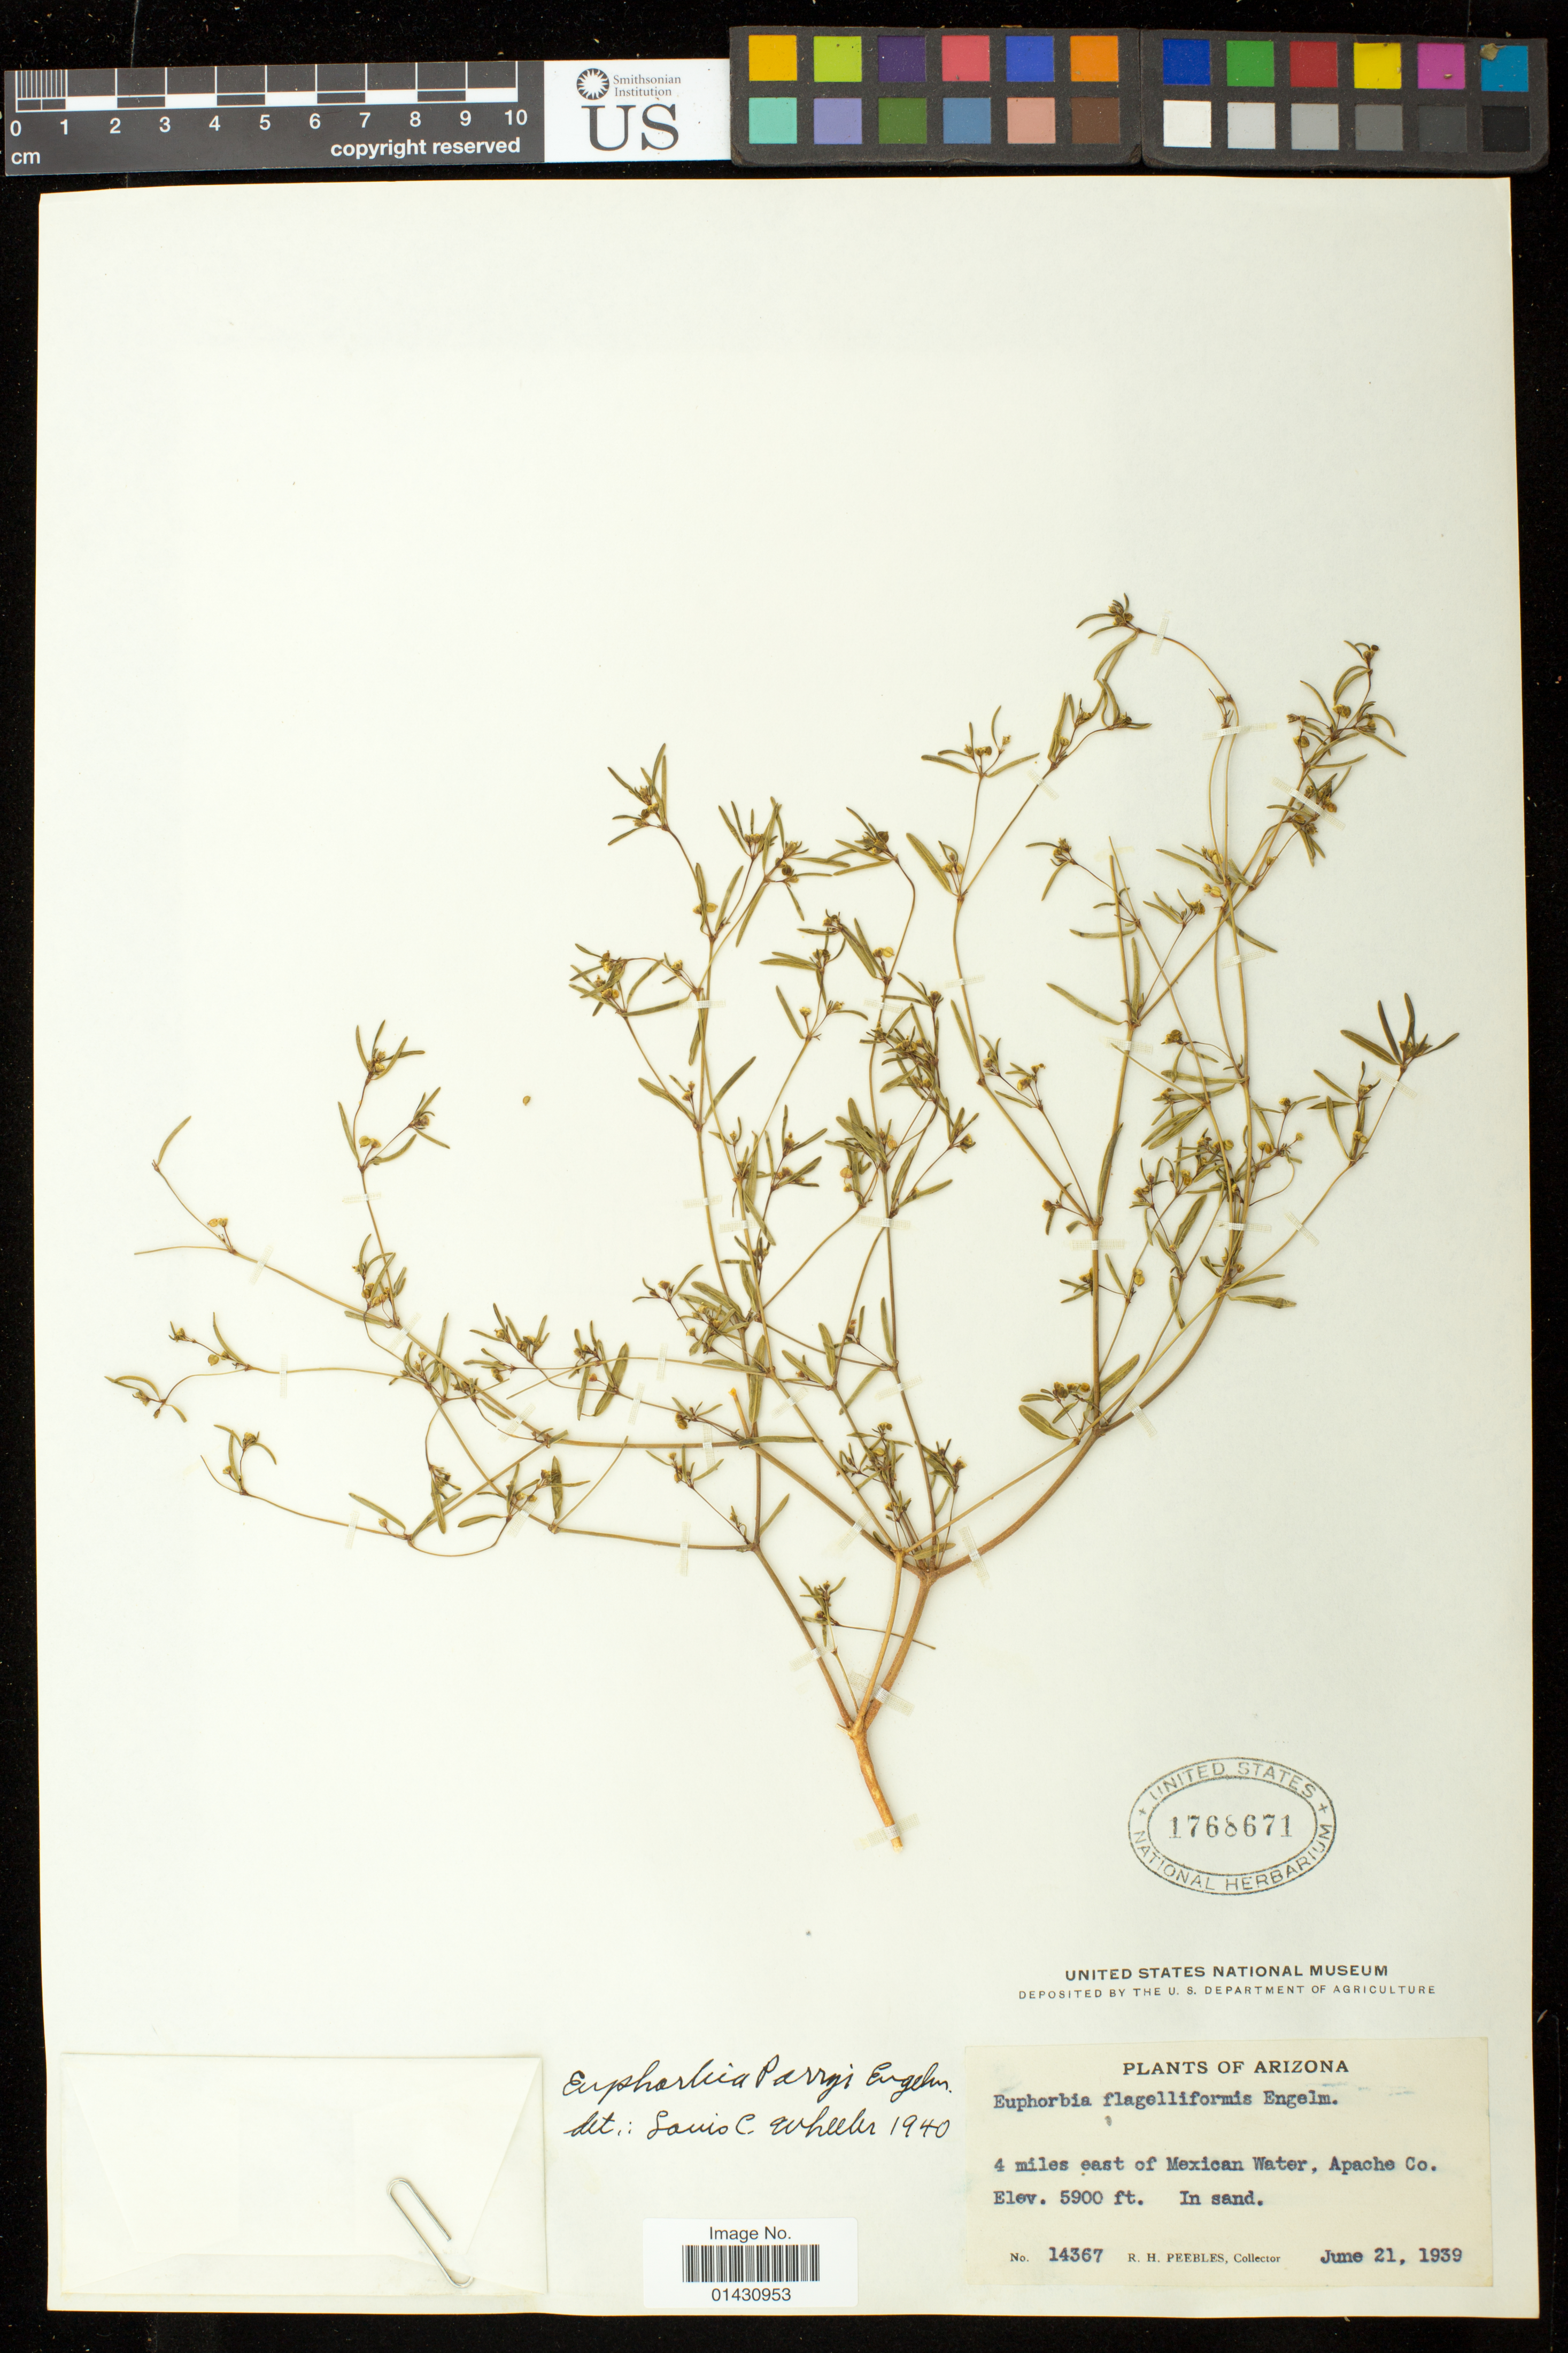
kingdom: Plantae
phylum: Tracheophyta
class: Magnoliopsida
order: Malpighiales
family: Euphorbiaceae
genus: Euphorbia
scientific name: Euphorbia parryi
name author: Engelm.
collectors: R. H. Peebles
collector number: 14367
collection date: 1939-06-21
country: United States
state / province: Arizona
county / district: Apache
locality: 4 miles east of Mexican Water.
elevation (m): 1798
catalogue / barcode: US 1768671